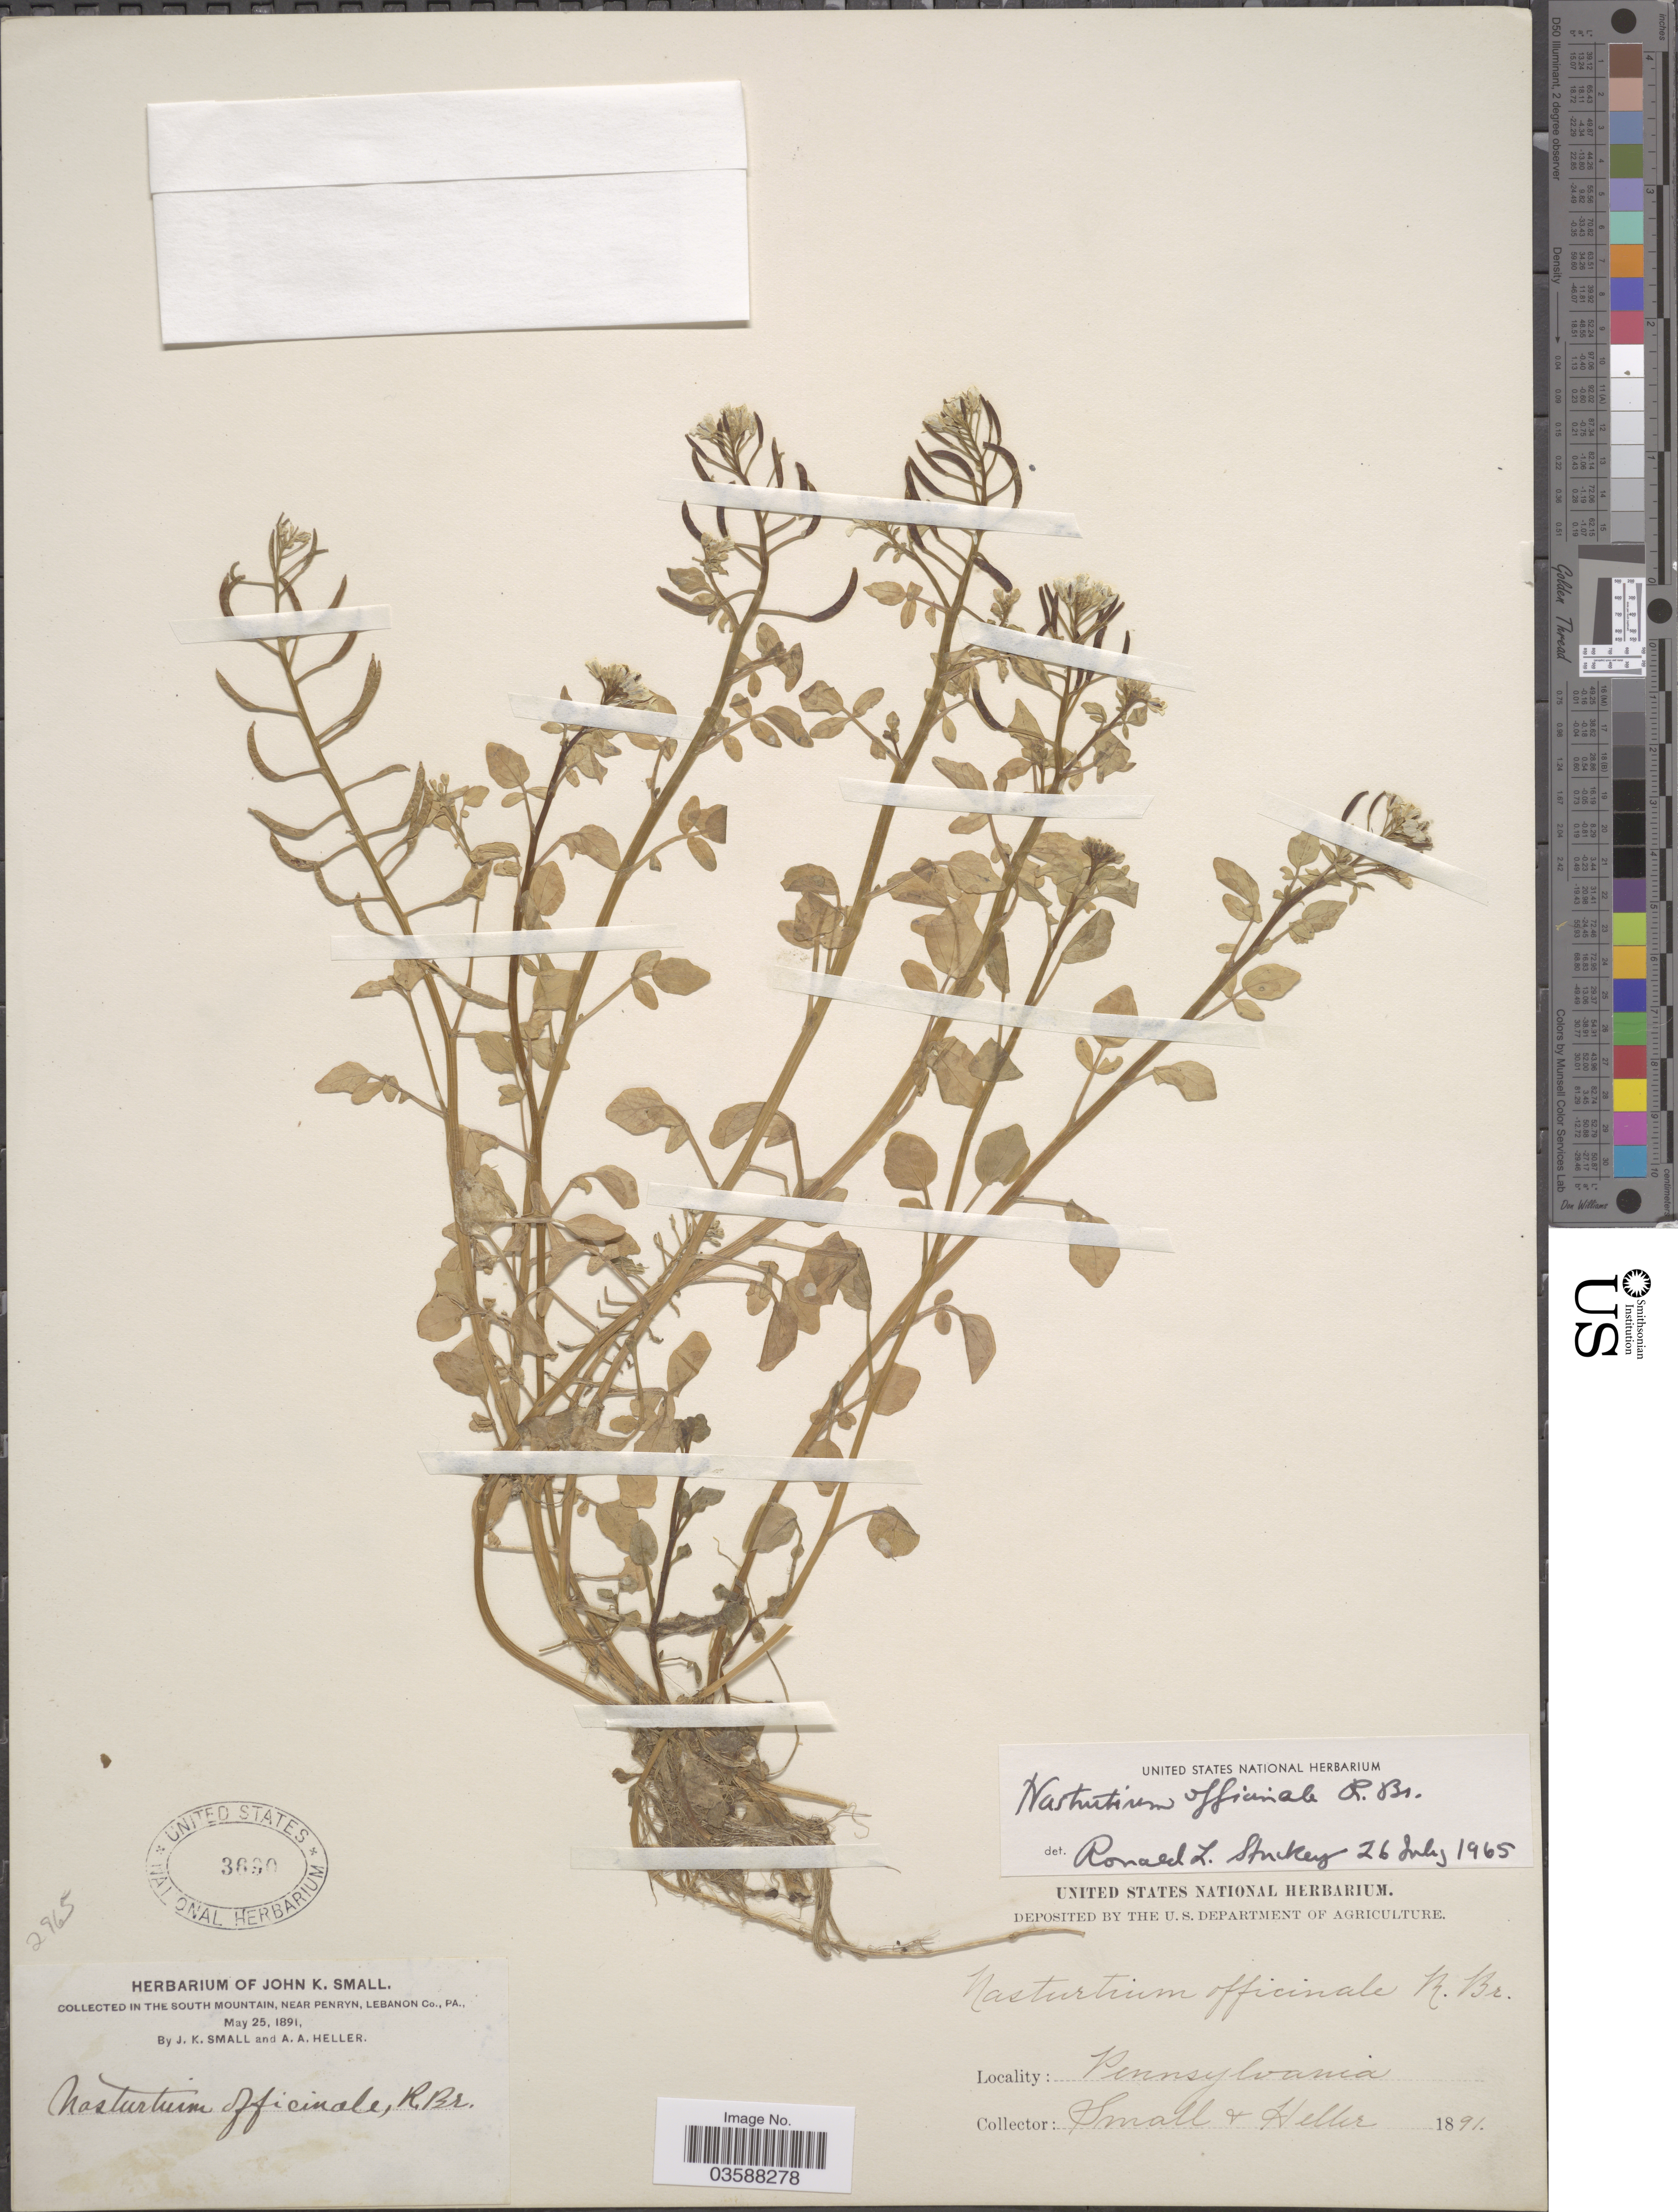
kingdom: Plantae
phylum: Tracheophyta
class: Magnoliopsida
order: Brassicales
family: Brassicaceae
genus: Nasturtium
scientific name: Nasturtium officinale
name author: R. Br.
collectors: J. K. Small & A. A. Heller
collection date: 1891-05-25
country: United States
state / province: Pennsylvania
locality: In the South Mountain, near Penryn, Lebanon Co.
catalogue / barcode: US 3690